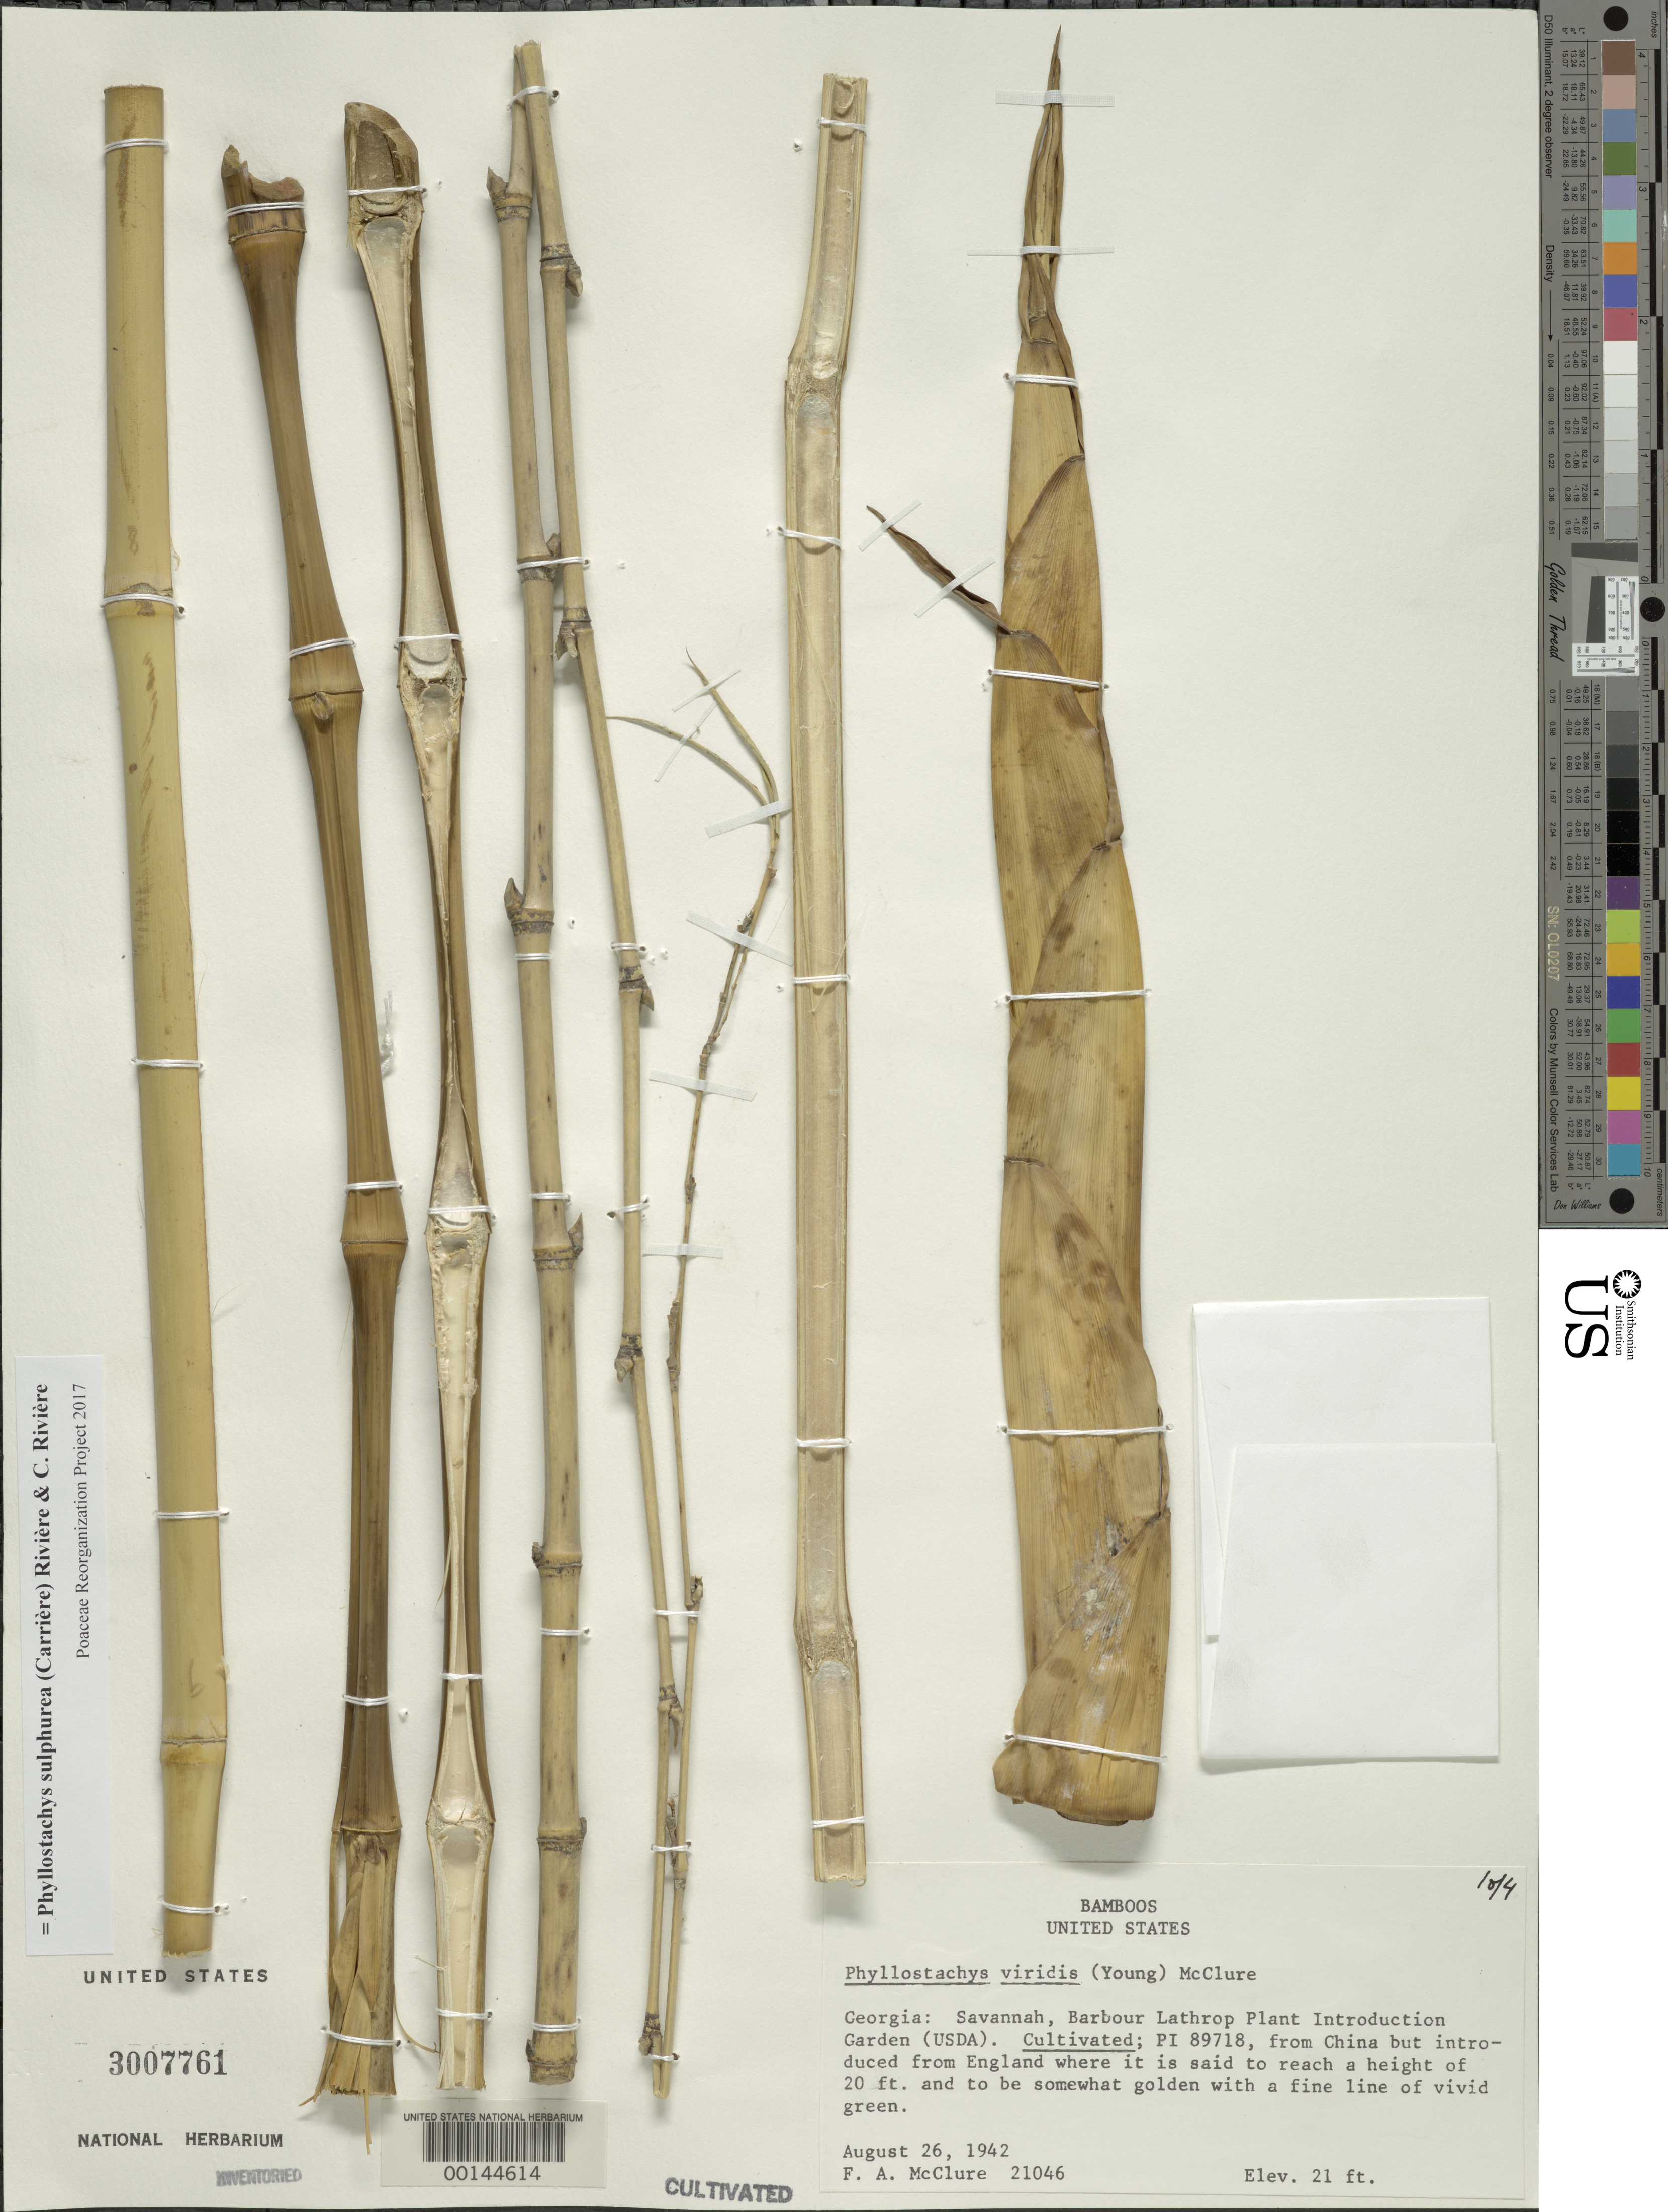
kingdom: Plantae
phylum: Tracheophyta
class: Liliopsida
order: Poales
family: Poaceae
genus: Phyllostachys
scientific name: Phyllostachys sulphurea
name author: (Carrière) Rivière & C. Rivière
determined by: Poaceae Reorganization Project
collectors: F. A. McClure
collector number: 21046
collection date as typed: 26 Aug 1942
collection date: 1942-08-26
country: United States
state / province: Georgia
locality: Savannah, barbour lathrop p.i. garden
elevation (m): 6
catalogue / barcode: US 3007761